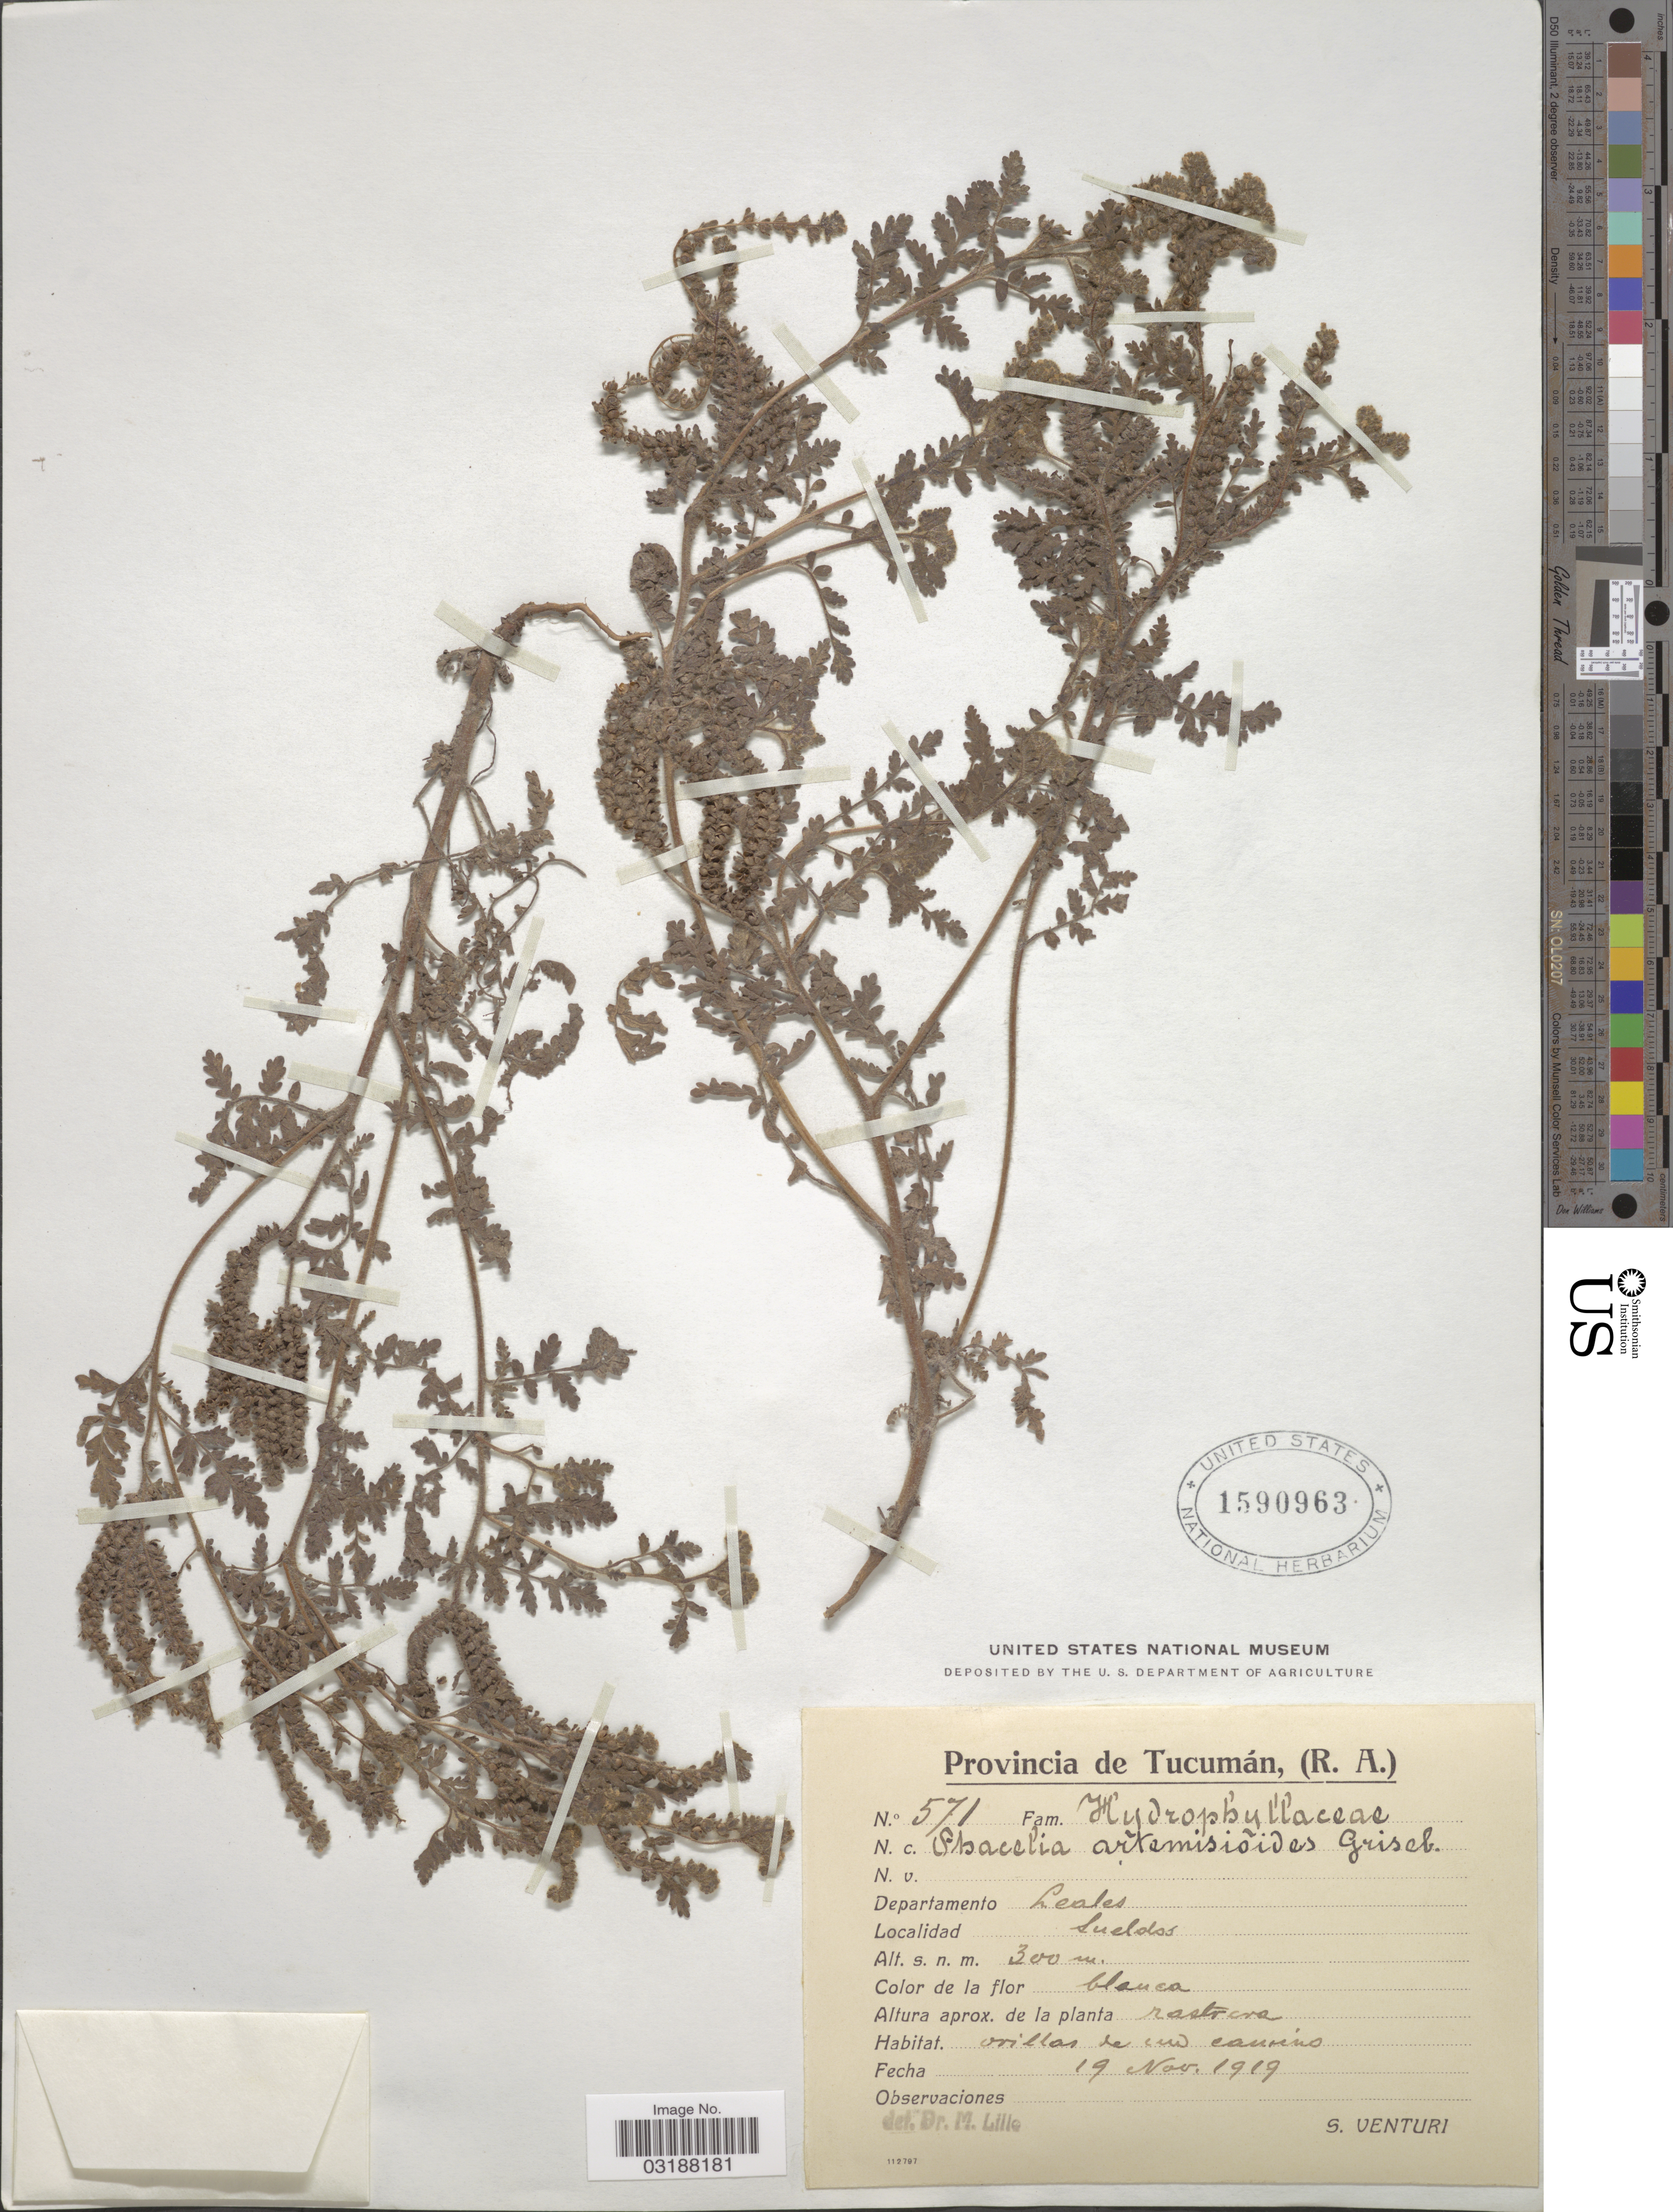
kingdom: Plantae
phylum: Tracheophyta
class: Magnoliopsida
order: Boraginales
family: Hydrophyllaceae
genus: Phacelia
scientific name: Phacelia artemisioides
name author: Griseb.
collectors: S. Venturi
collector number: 571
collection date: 1919-11-19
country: Argentina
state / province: Tucuman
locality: Provincia de Tucumán, (R.A.), Departamento Leales, Sueldos.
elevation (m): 300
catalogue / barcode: US 1590963